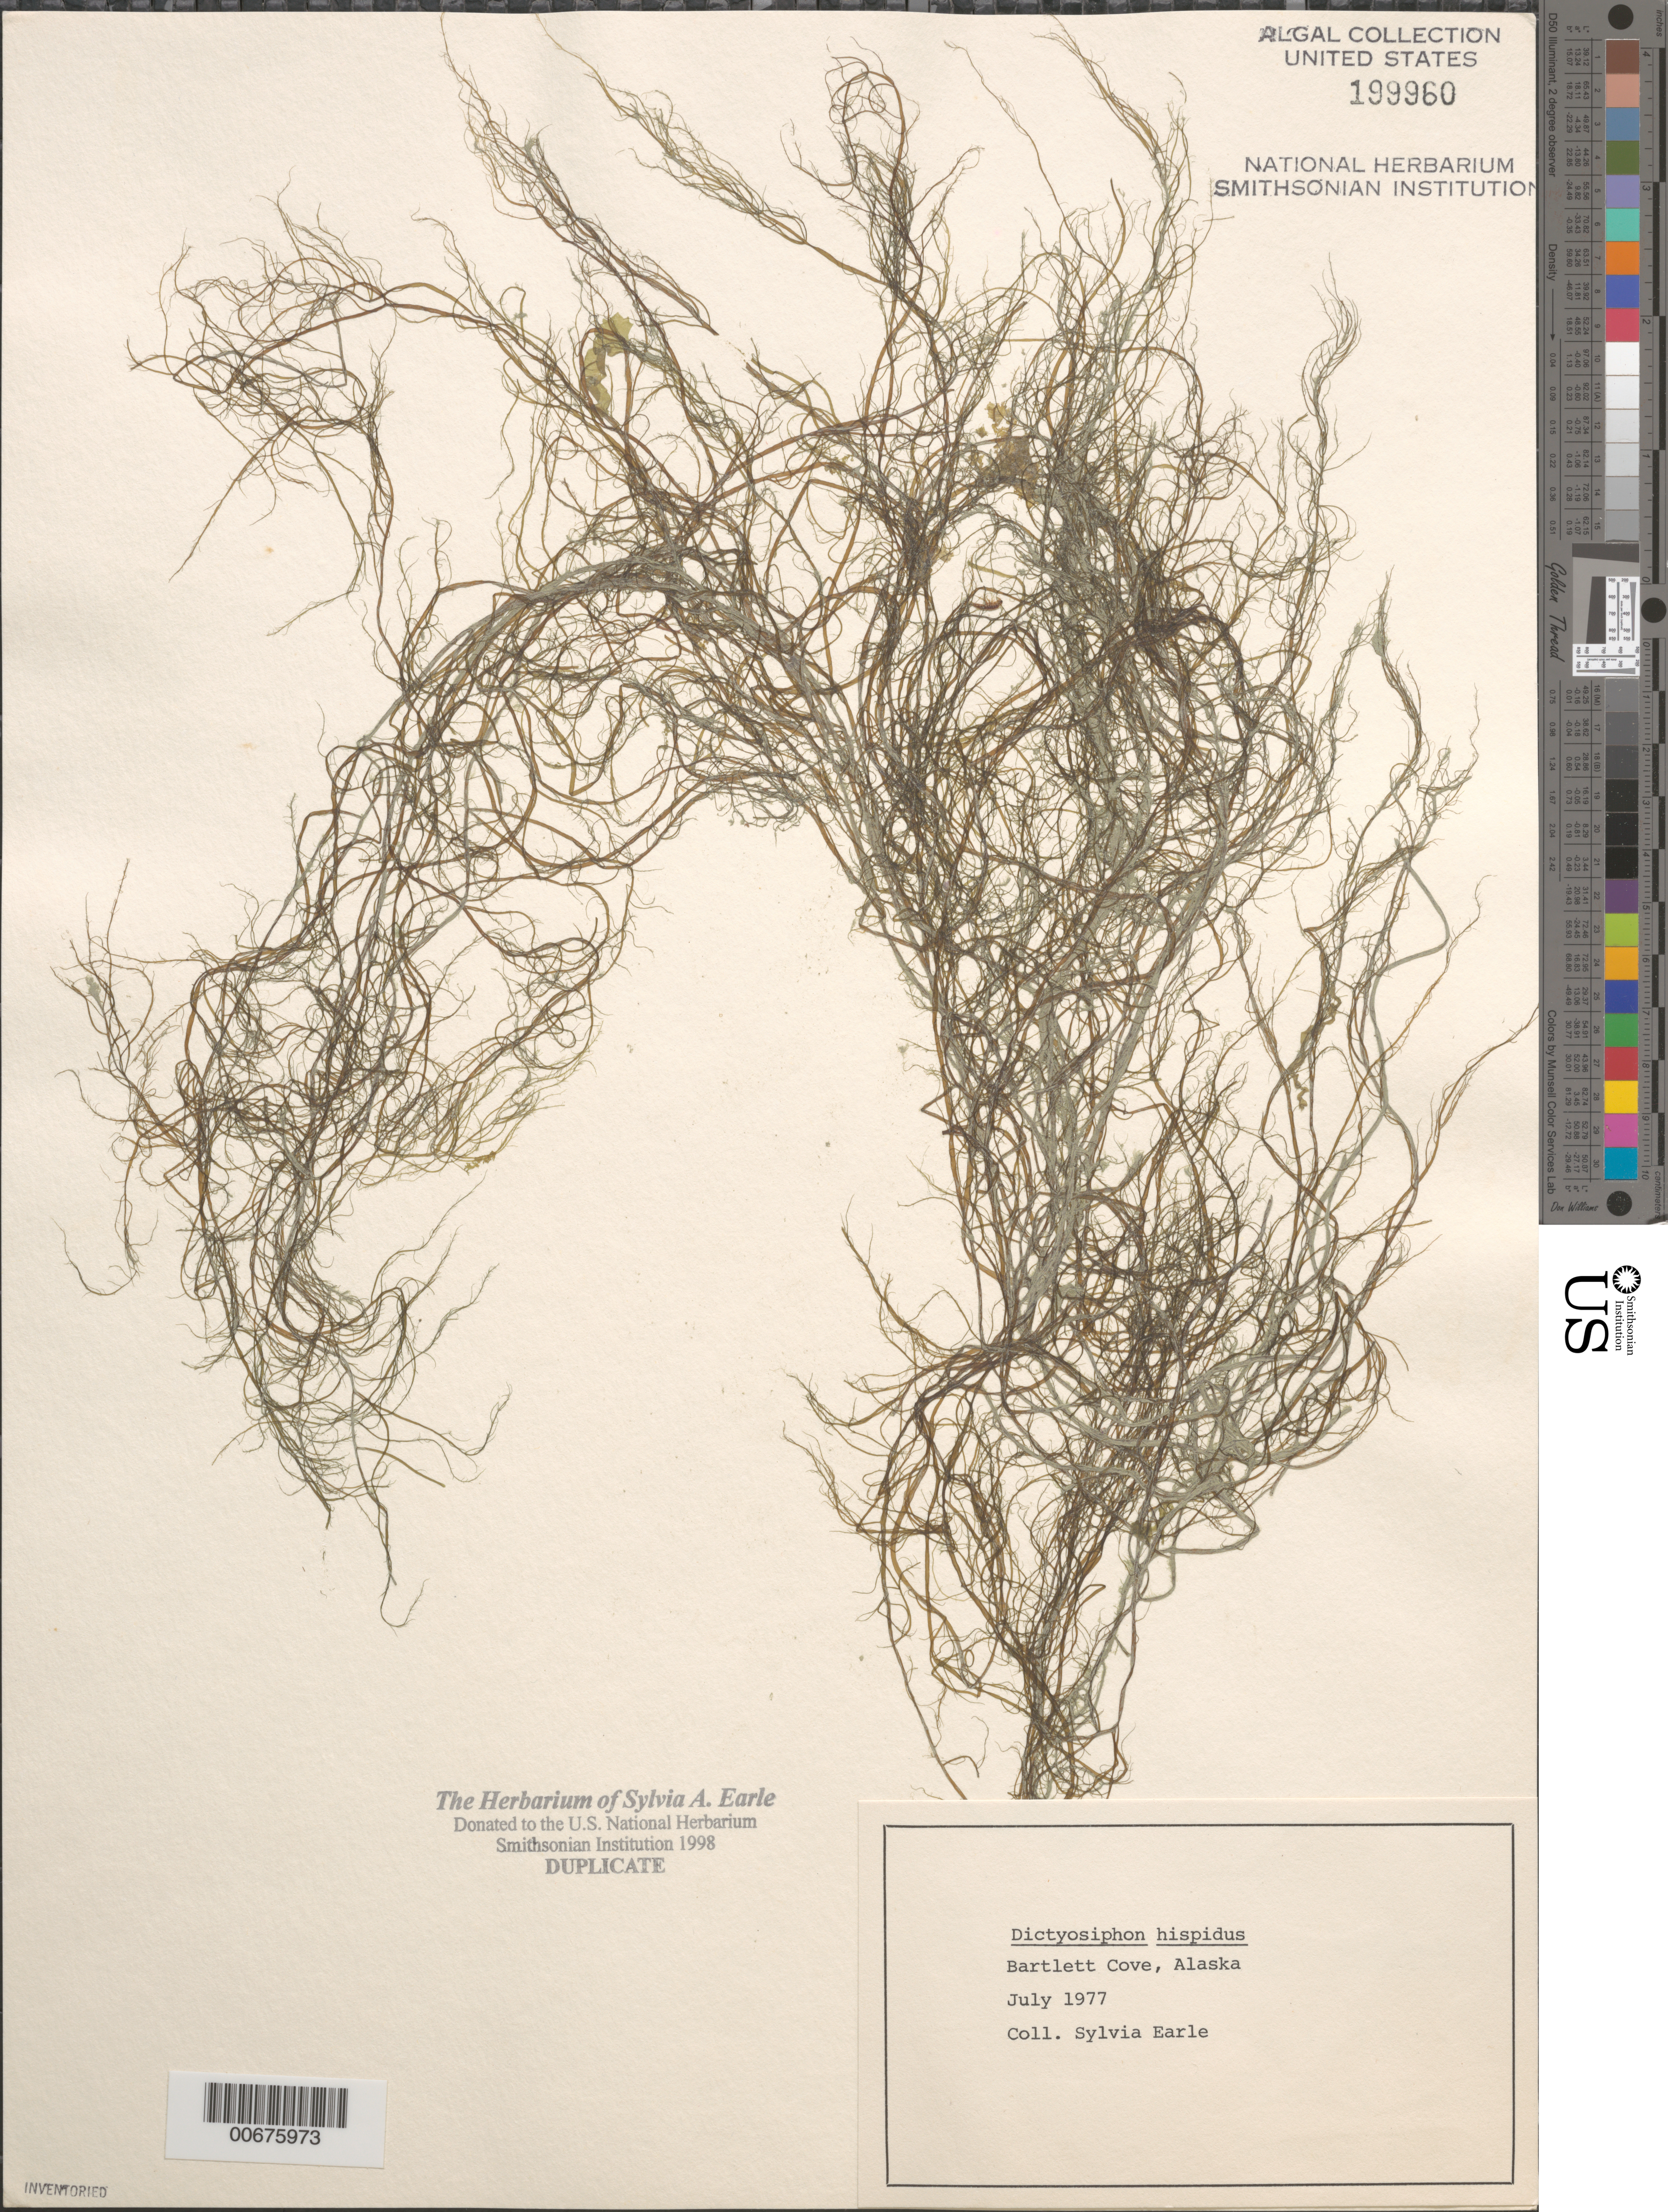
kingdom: Chromista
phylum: Ochrophyta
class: Phaeophyceae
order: Dictyosiphonales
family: Dictyosiphonaceae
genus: Dictyosiphon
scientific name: Dictyosiphon foeniculaceus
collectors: S. A. Earle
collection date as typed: Jul 1977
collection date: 1977-07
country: United States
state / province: Alaska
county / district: Skagway-Yakutat-Angoon Division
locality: Bartlett Cove, Glacier Bay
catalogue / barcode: US 199960